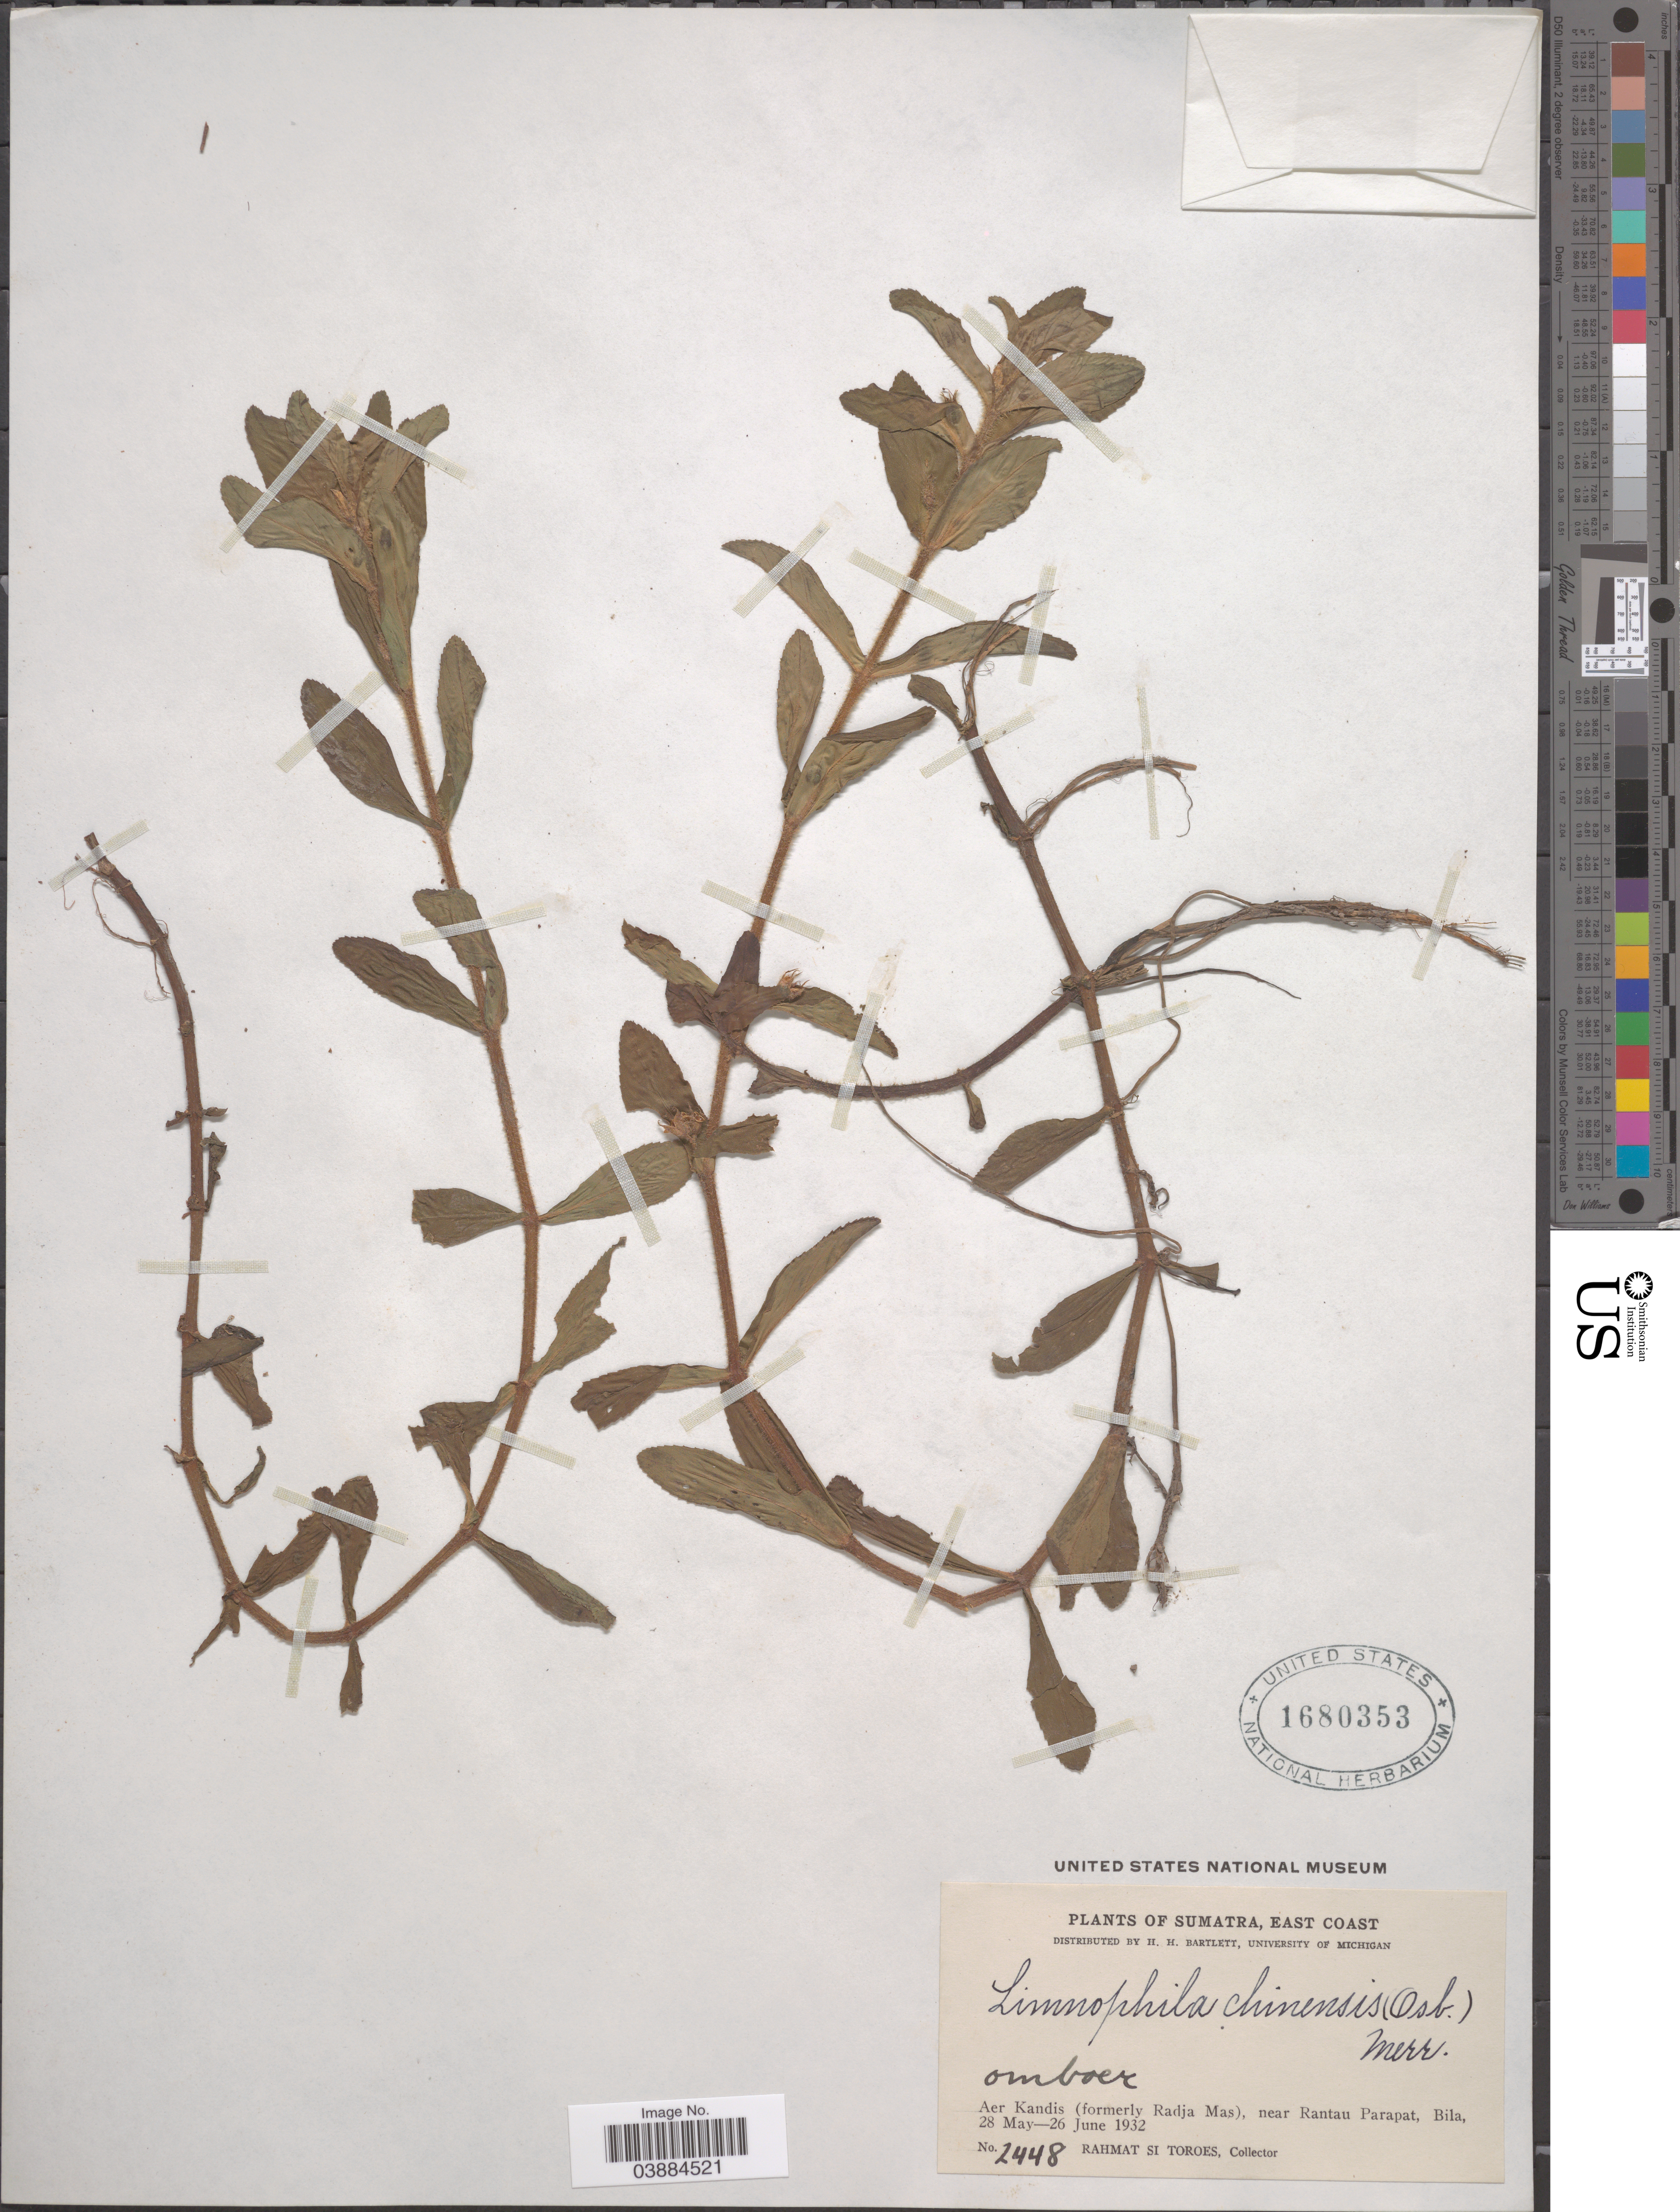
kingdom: Plantae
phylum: Tracheophyta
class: Magnoliopsida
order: Lamiales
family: Plantaginaceae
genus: Limnophila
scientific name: Limnophila chinensis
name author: (Osbeck) Merr.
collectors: Rahmat Si Boeea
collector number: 2448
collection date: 1932-05-28/1932-06-26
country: Indonesia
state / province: Sumatra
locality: East Coast. Aer Kandis (formerly Radja Mas), near Rantau Parapat, Bila.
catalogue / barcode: US 1680353